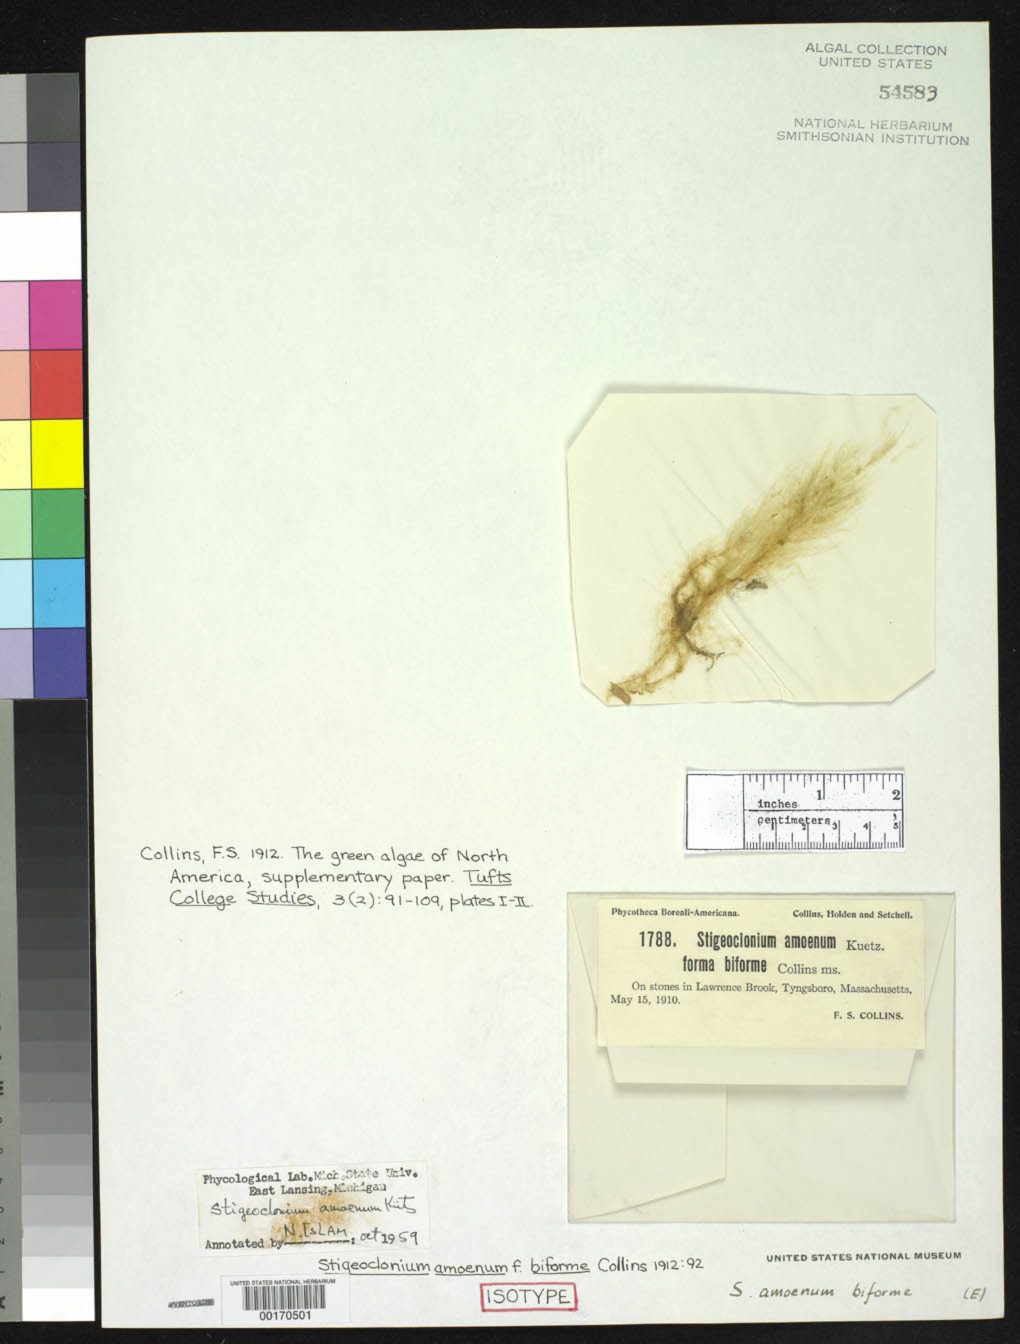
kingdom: Plantae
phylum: Chlorophyta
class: Chlorophyceae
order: Chaetophorales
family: Chaetophoraceae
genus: Stigeoclonium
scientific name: Stigeoclonium amoenum f. biforme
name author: Collins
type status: Isotype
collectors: F. Collins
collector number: PB-A 1788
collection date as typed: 15 May 1910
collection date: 1910-05-15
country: United States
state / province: Massachusetts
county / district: Middlesex County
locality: Lawrence Brook, Tyngsboro.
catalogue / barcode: US 54583